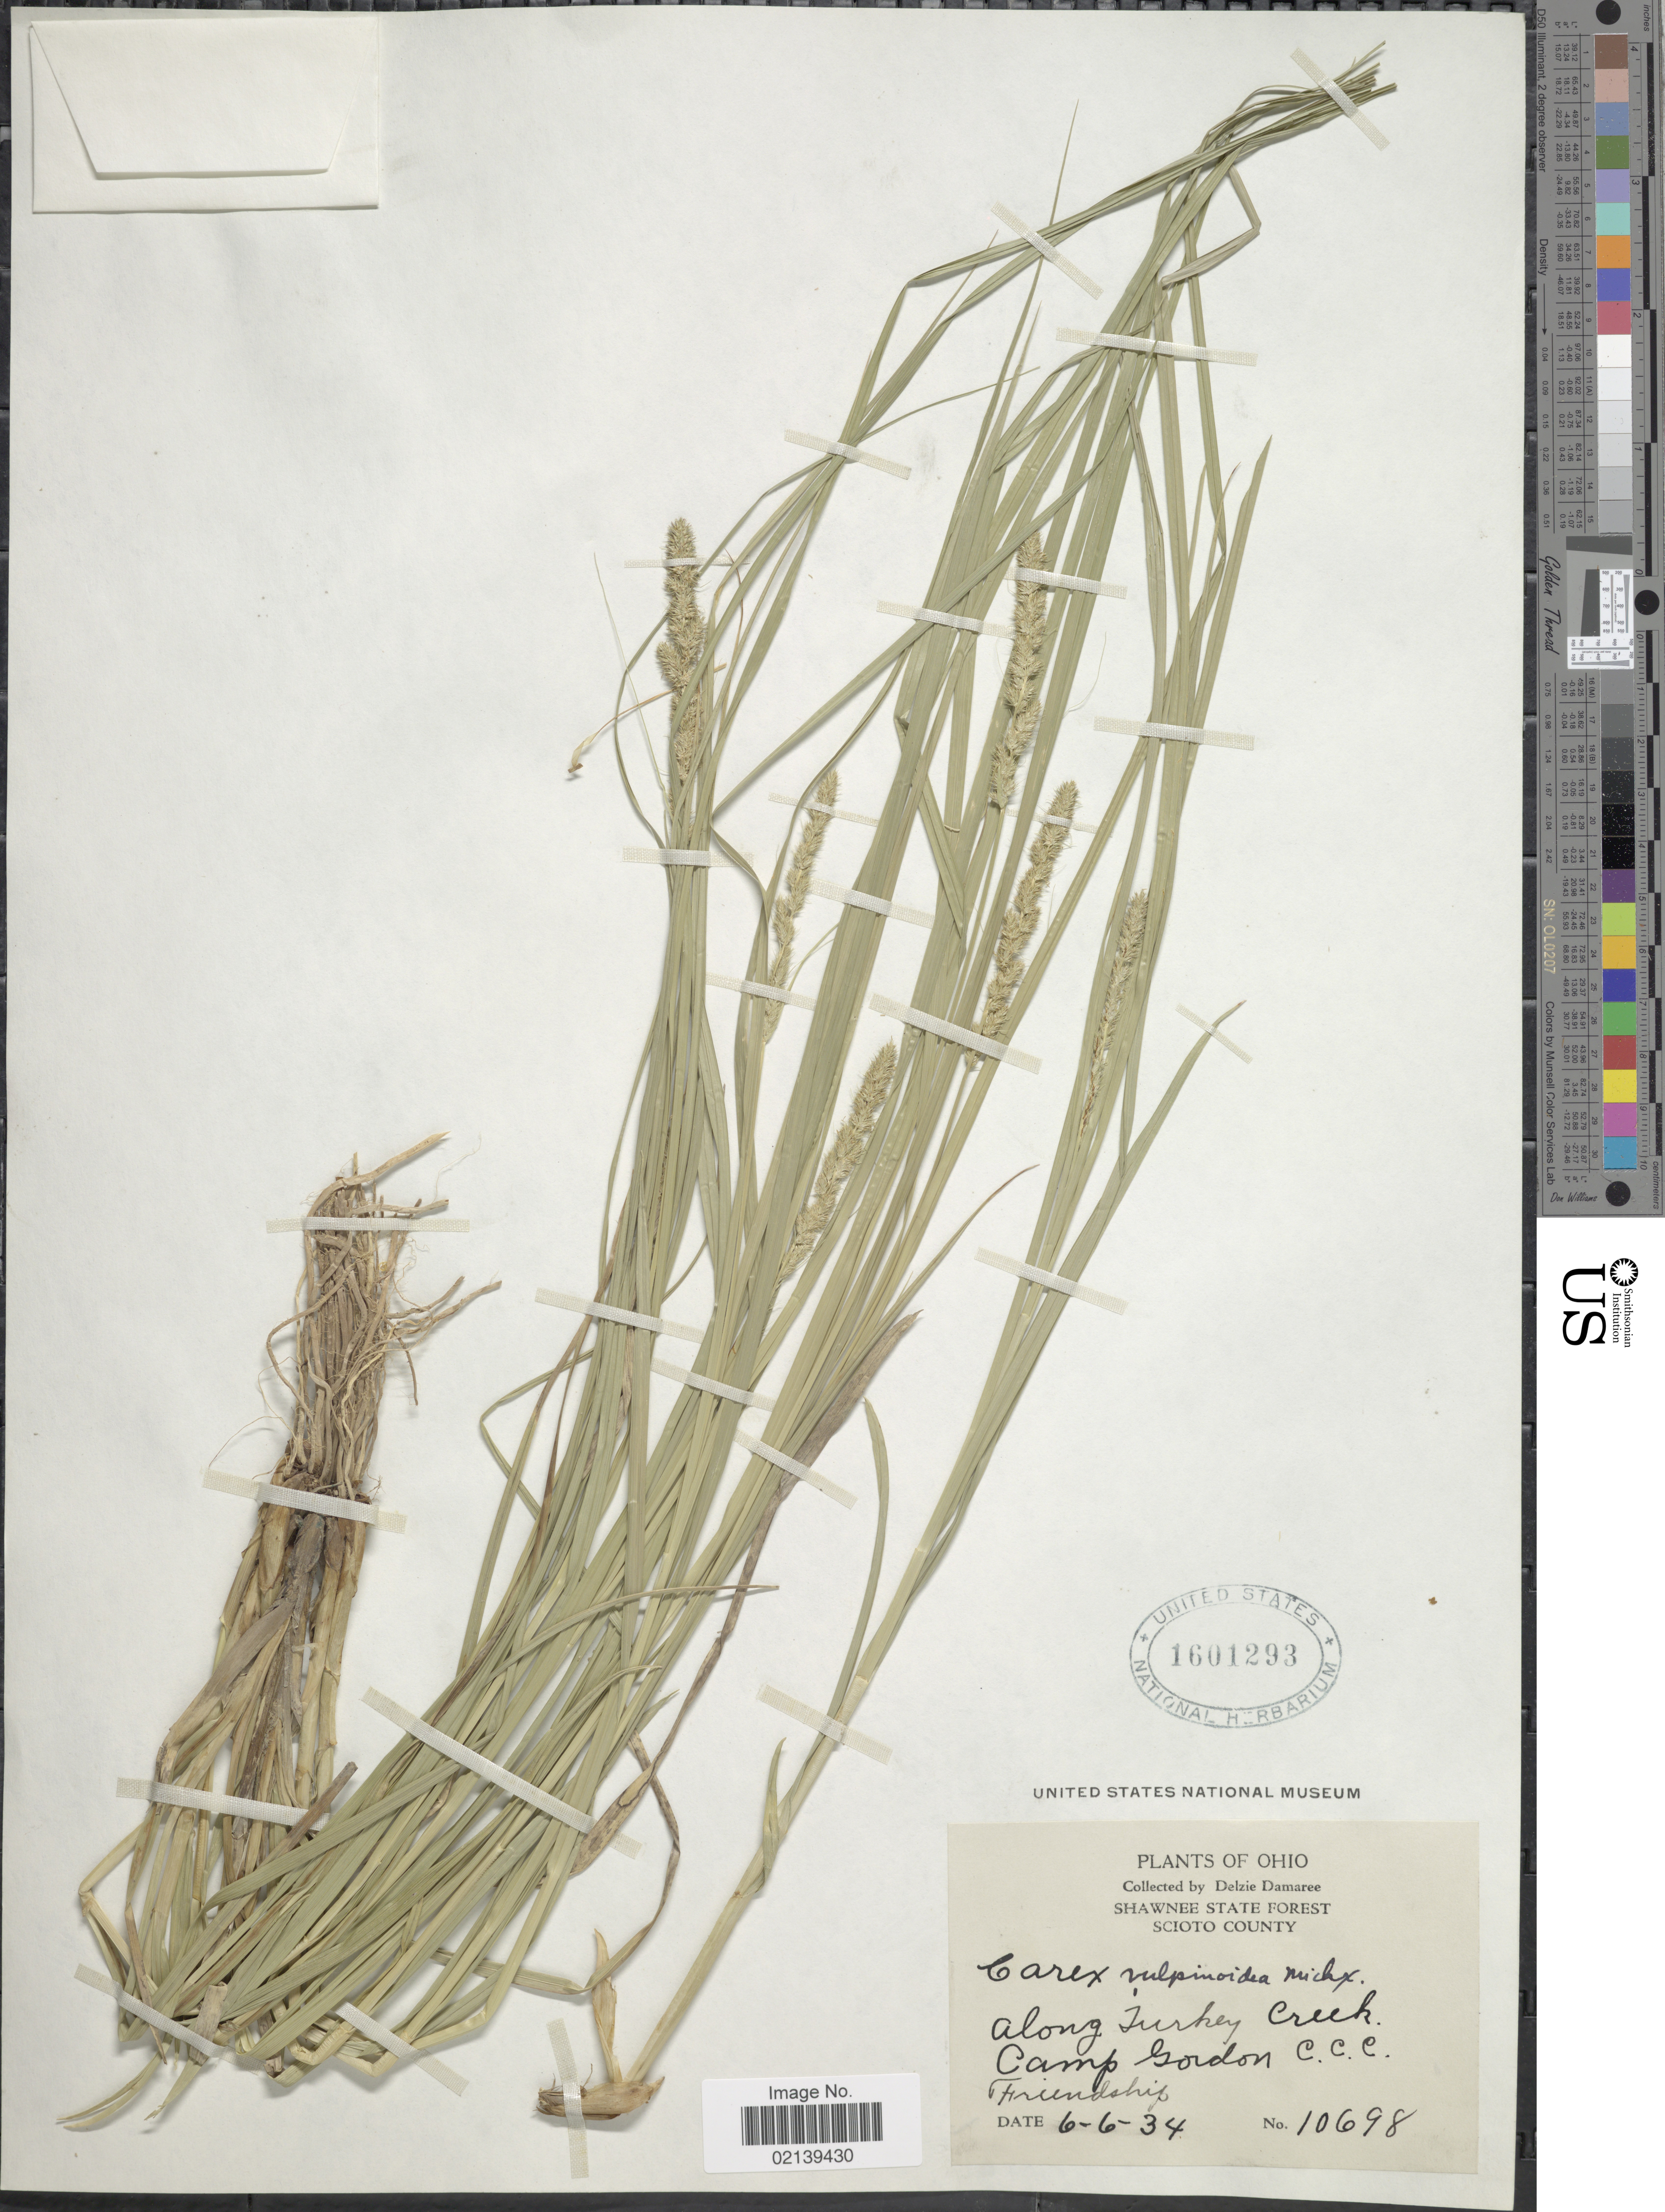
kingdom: Plantae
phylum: Tracheophyta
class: Liliopsida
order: Poales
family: Cyperaceae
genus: Carex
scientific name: Carex vulpinoidea Michx.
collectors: D. Demaree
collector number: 10698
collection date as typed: Transcribed d/m/y: 6/6/34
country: United States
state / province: Ohio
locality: Shawnee State Forest, Scioto County, along Turkey Creek Camp Gordon C.C.C. Friendship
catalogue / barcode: US 1601293